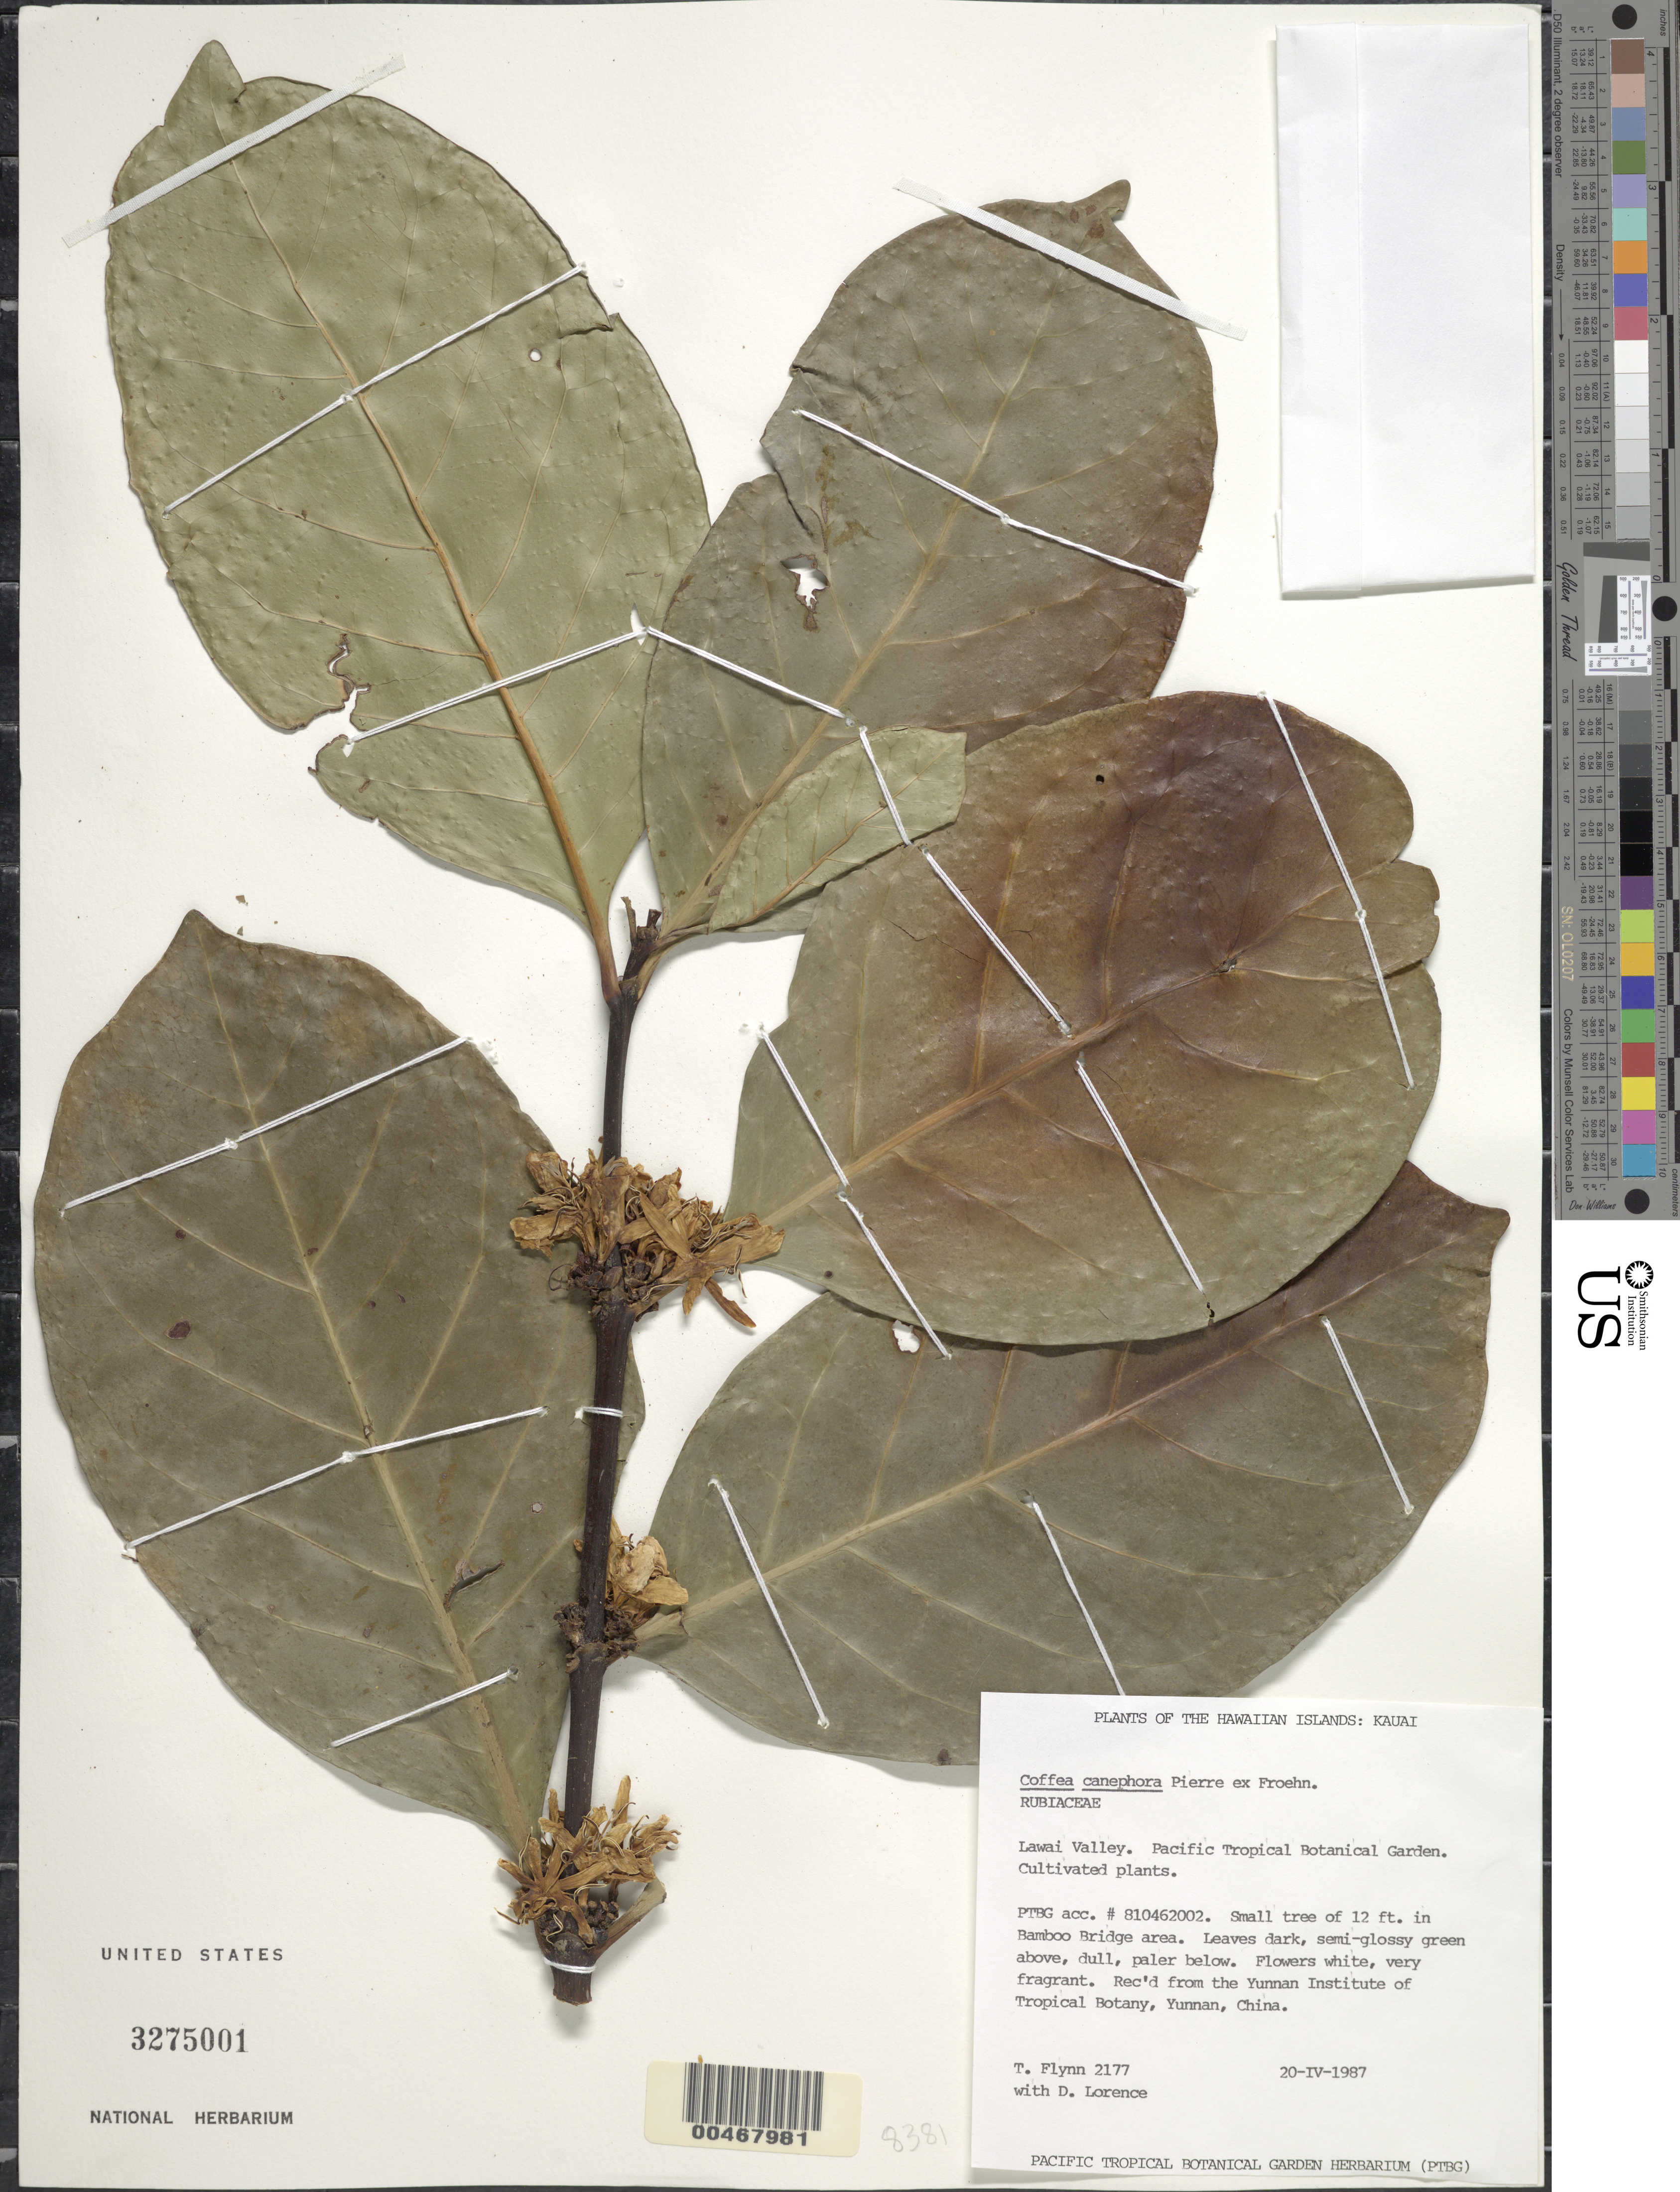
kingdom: Plantae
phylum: Tracheophyta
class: Magnoliopsida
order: Gentianales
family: Rubiaceae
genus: Coffea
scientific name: Coffea canephora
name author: Pierre ex A. Cunn.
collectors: T. W. Flynn & D. Lorence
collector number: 2177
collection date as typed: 20 Apr 1987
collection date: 1987-04-20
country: United States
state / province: Hawaii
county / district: Kauai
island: Kaua'i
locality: Lawai Valley, Pacific Tropical Botanical Garden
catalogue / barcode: US 3275001